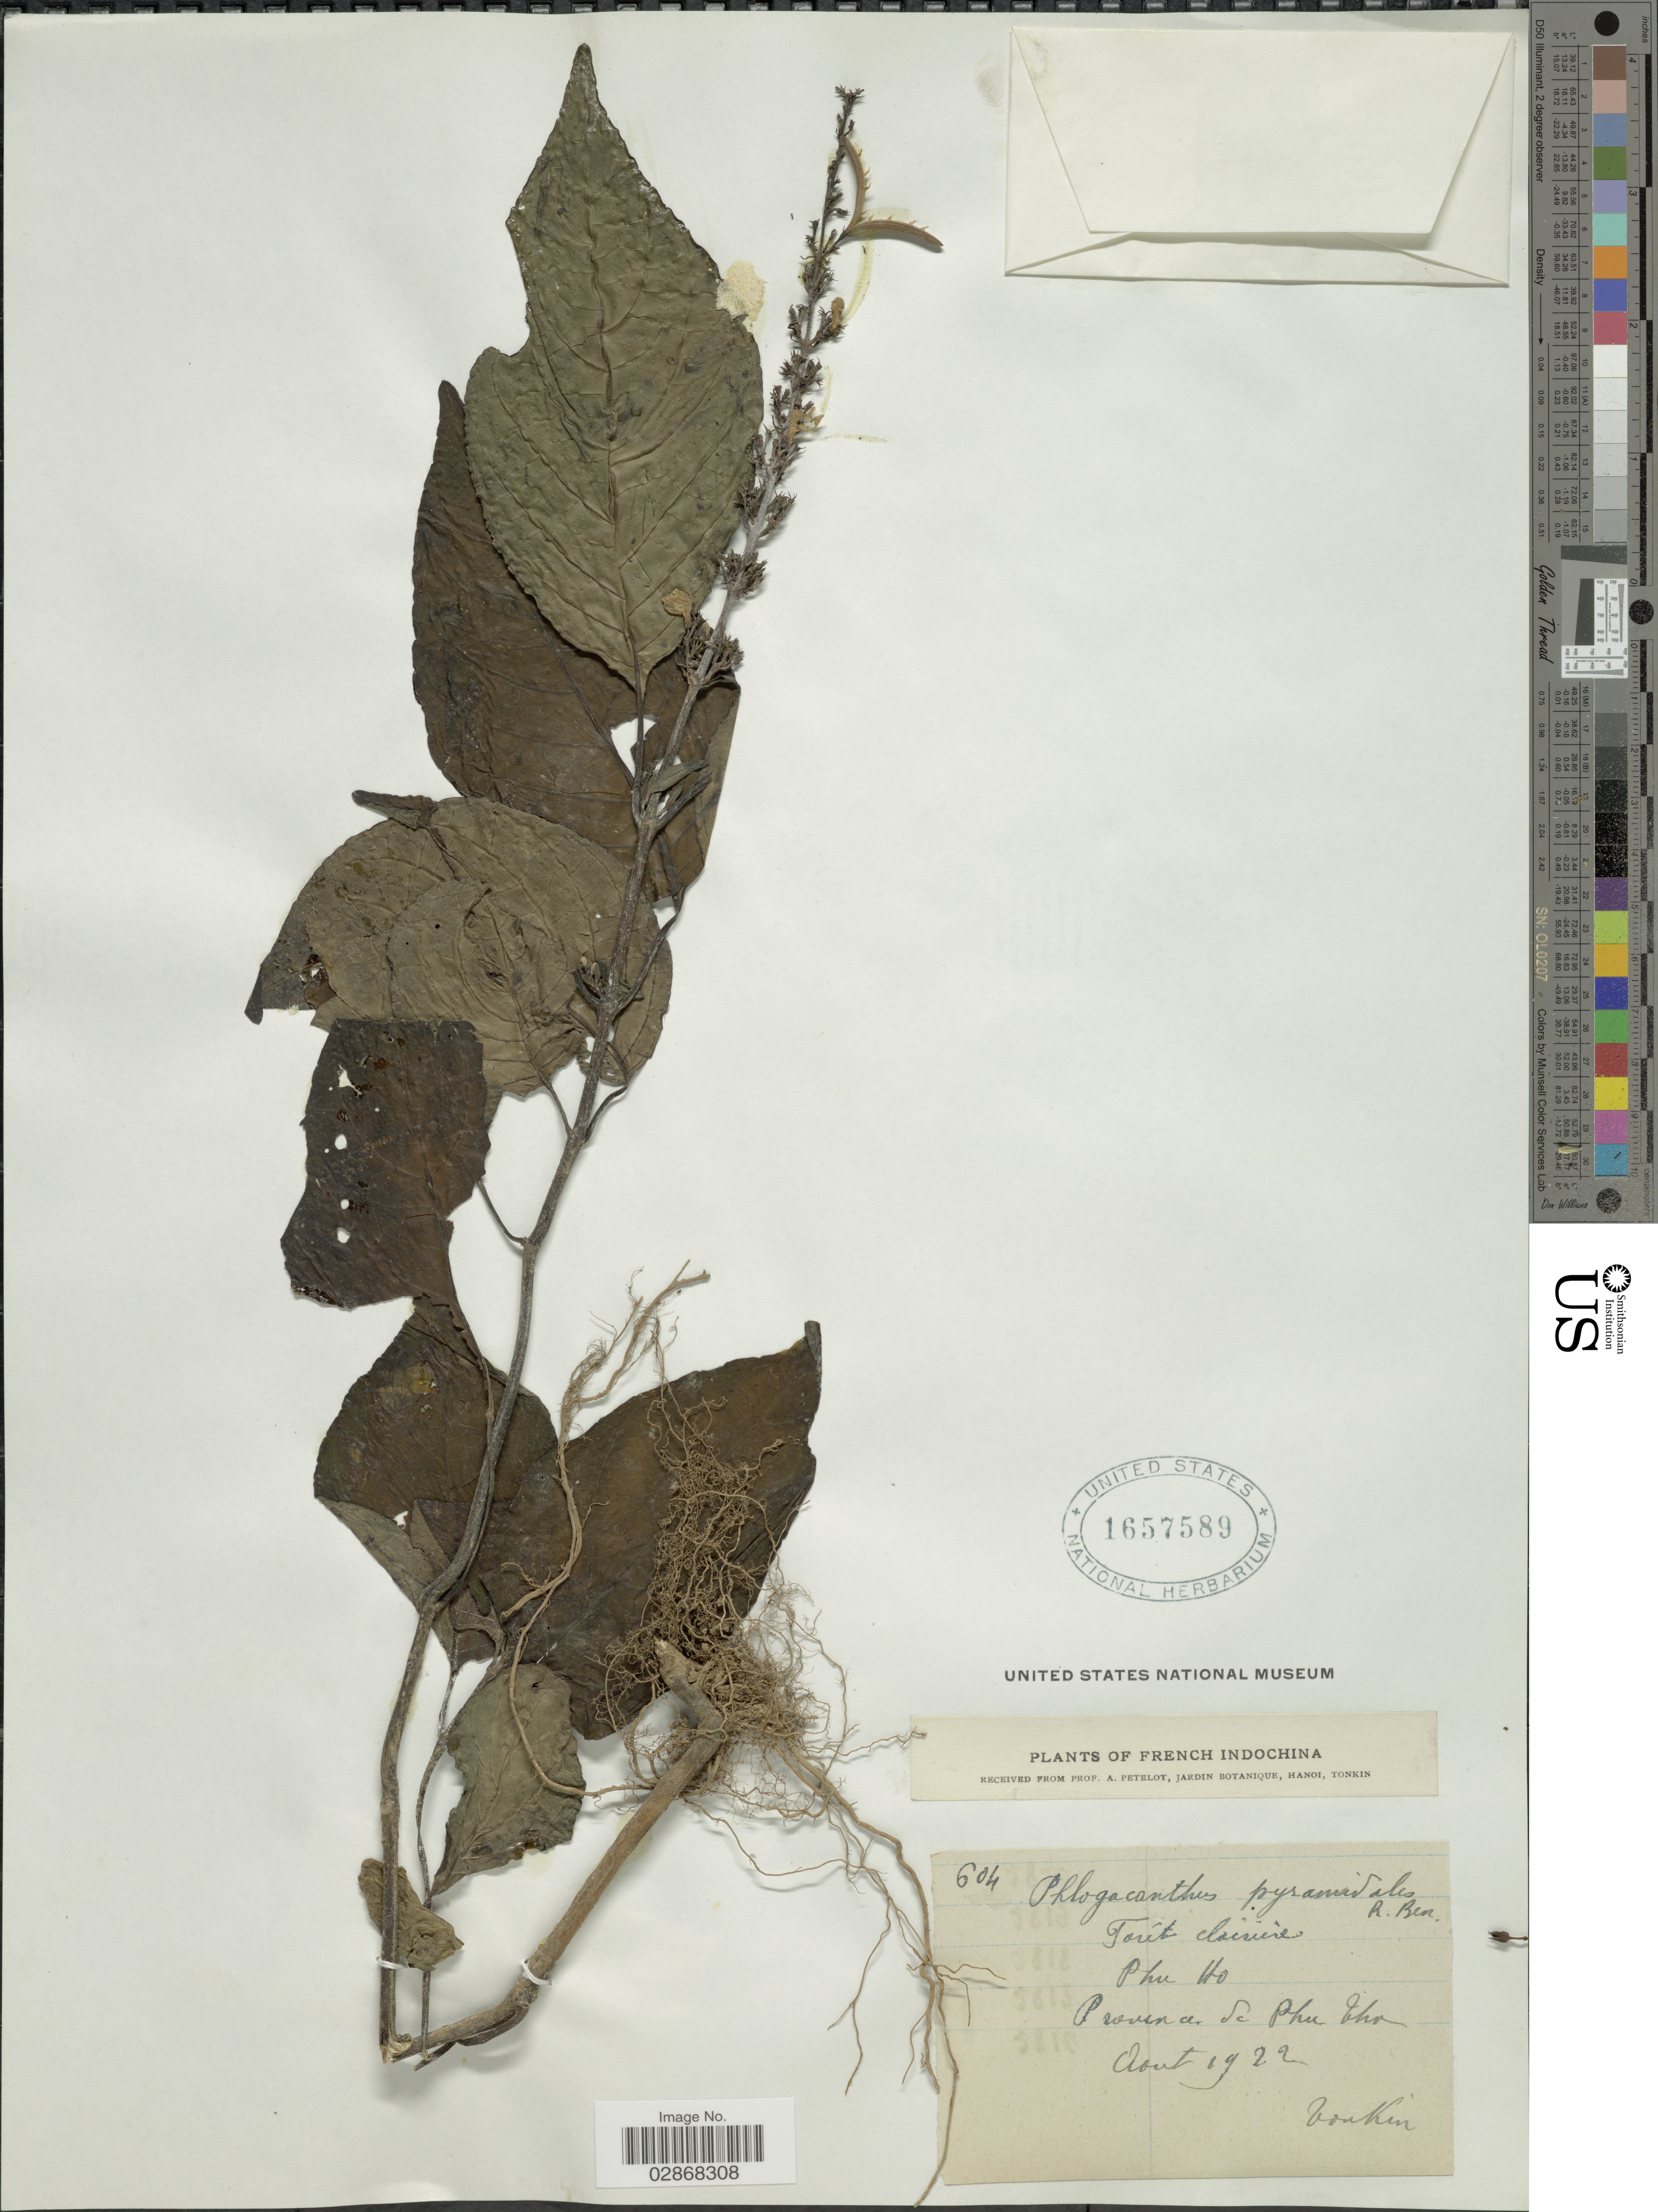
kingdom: Plantae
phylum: Tracheophyta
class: Magnoliopsida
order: Lamiales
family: Acanthaceae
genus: Phlogacanthus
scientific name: Phlogacanthus pyramydalis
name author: (Benoist) Benoist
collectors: A. Petelot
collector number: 604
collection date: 1922-08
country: Vietnam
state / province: Phu Tho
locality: Tonkin. French IndoChina, Phu Ho.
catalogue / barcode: US 1657589